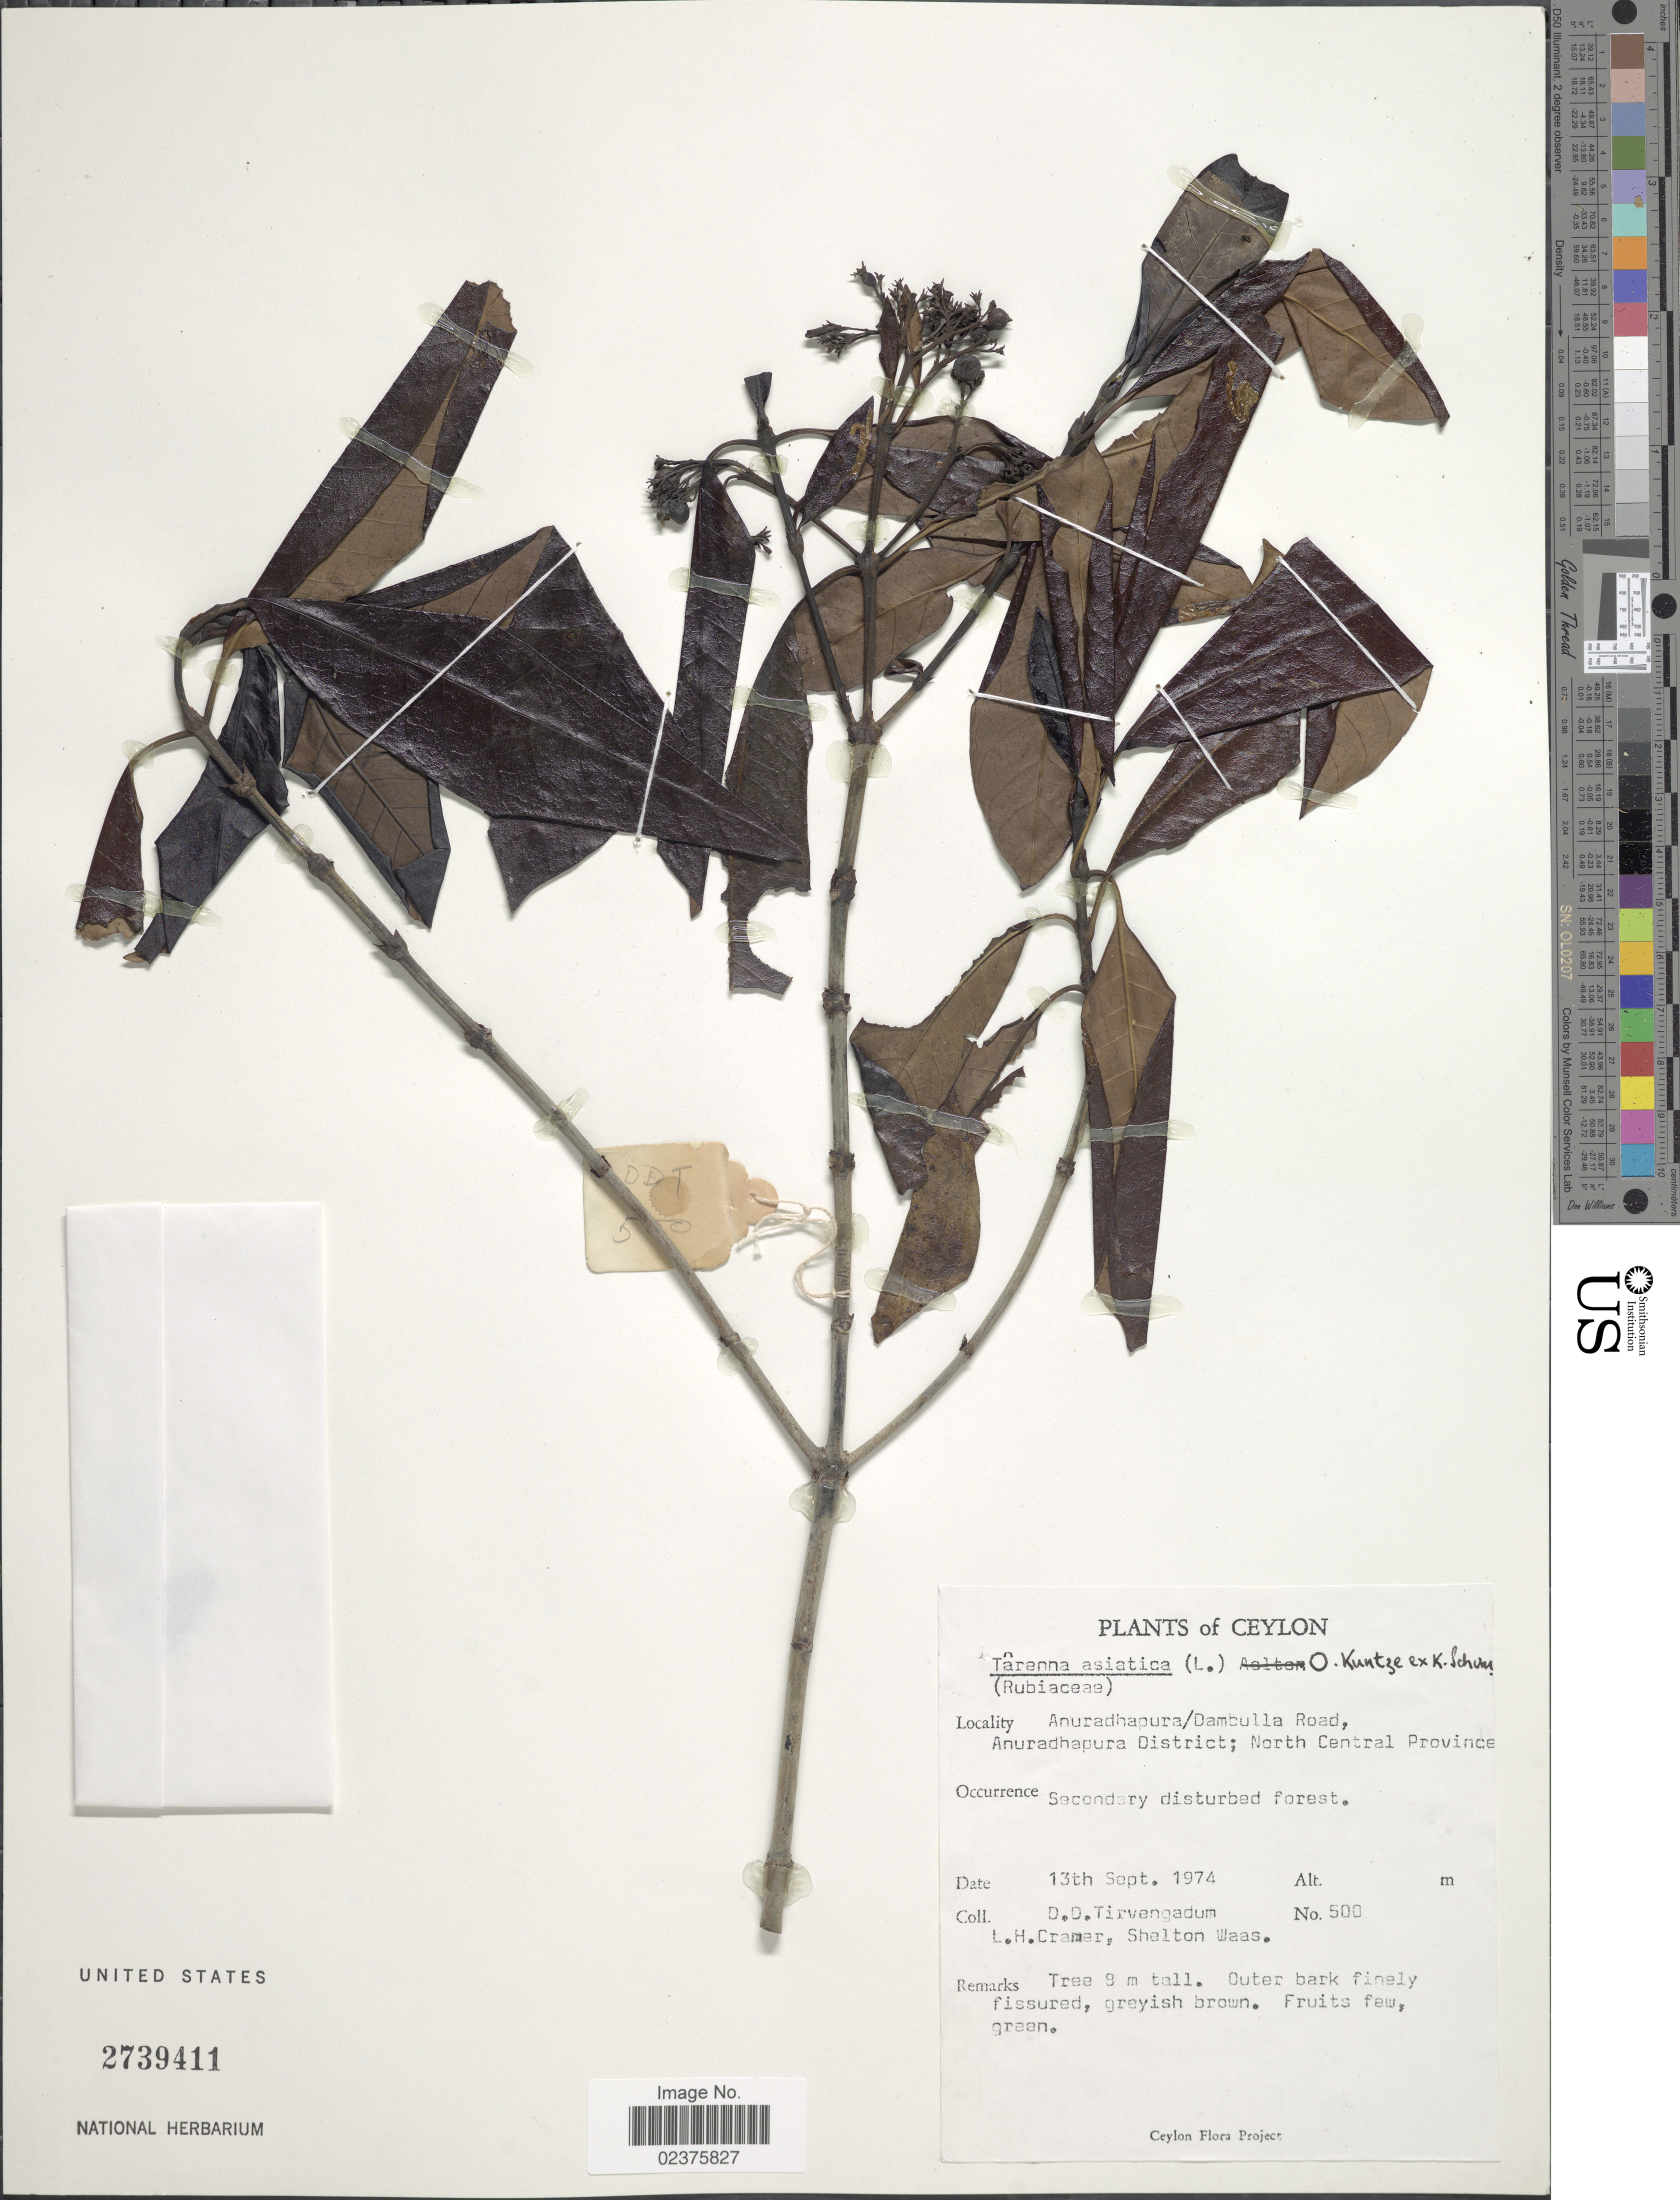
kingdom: Plantae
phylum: Tracheophyta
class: Magnoliopsida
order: Gentianales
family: Rubiaceae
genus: Tarenna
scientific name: Tarenna asiatica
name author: (L.) Kuntze ex K. Schum.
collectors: D. Tirvengadum, L. H. Cramer & S. Waas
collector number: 500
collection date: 1974-09-13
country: Sri Lanka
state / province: North Central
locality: Ceylon, Anuradhapura/Dambulla Road, Anuradhapura District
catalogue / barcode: US 2739411